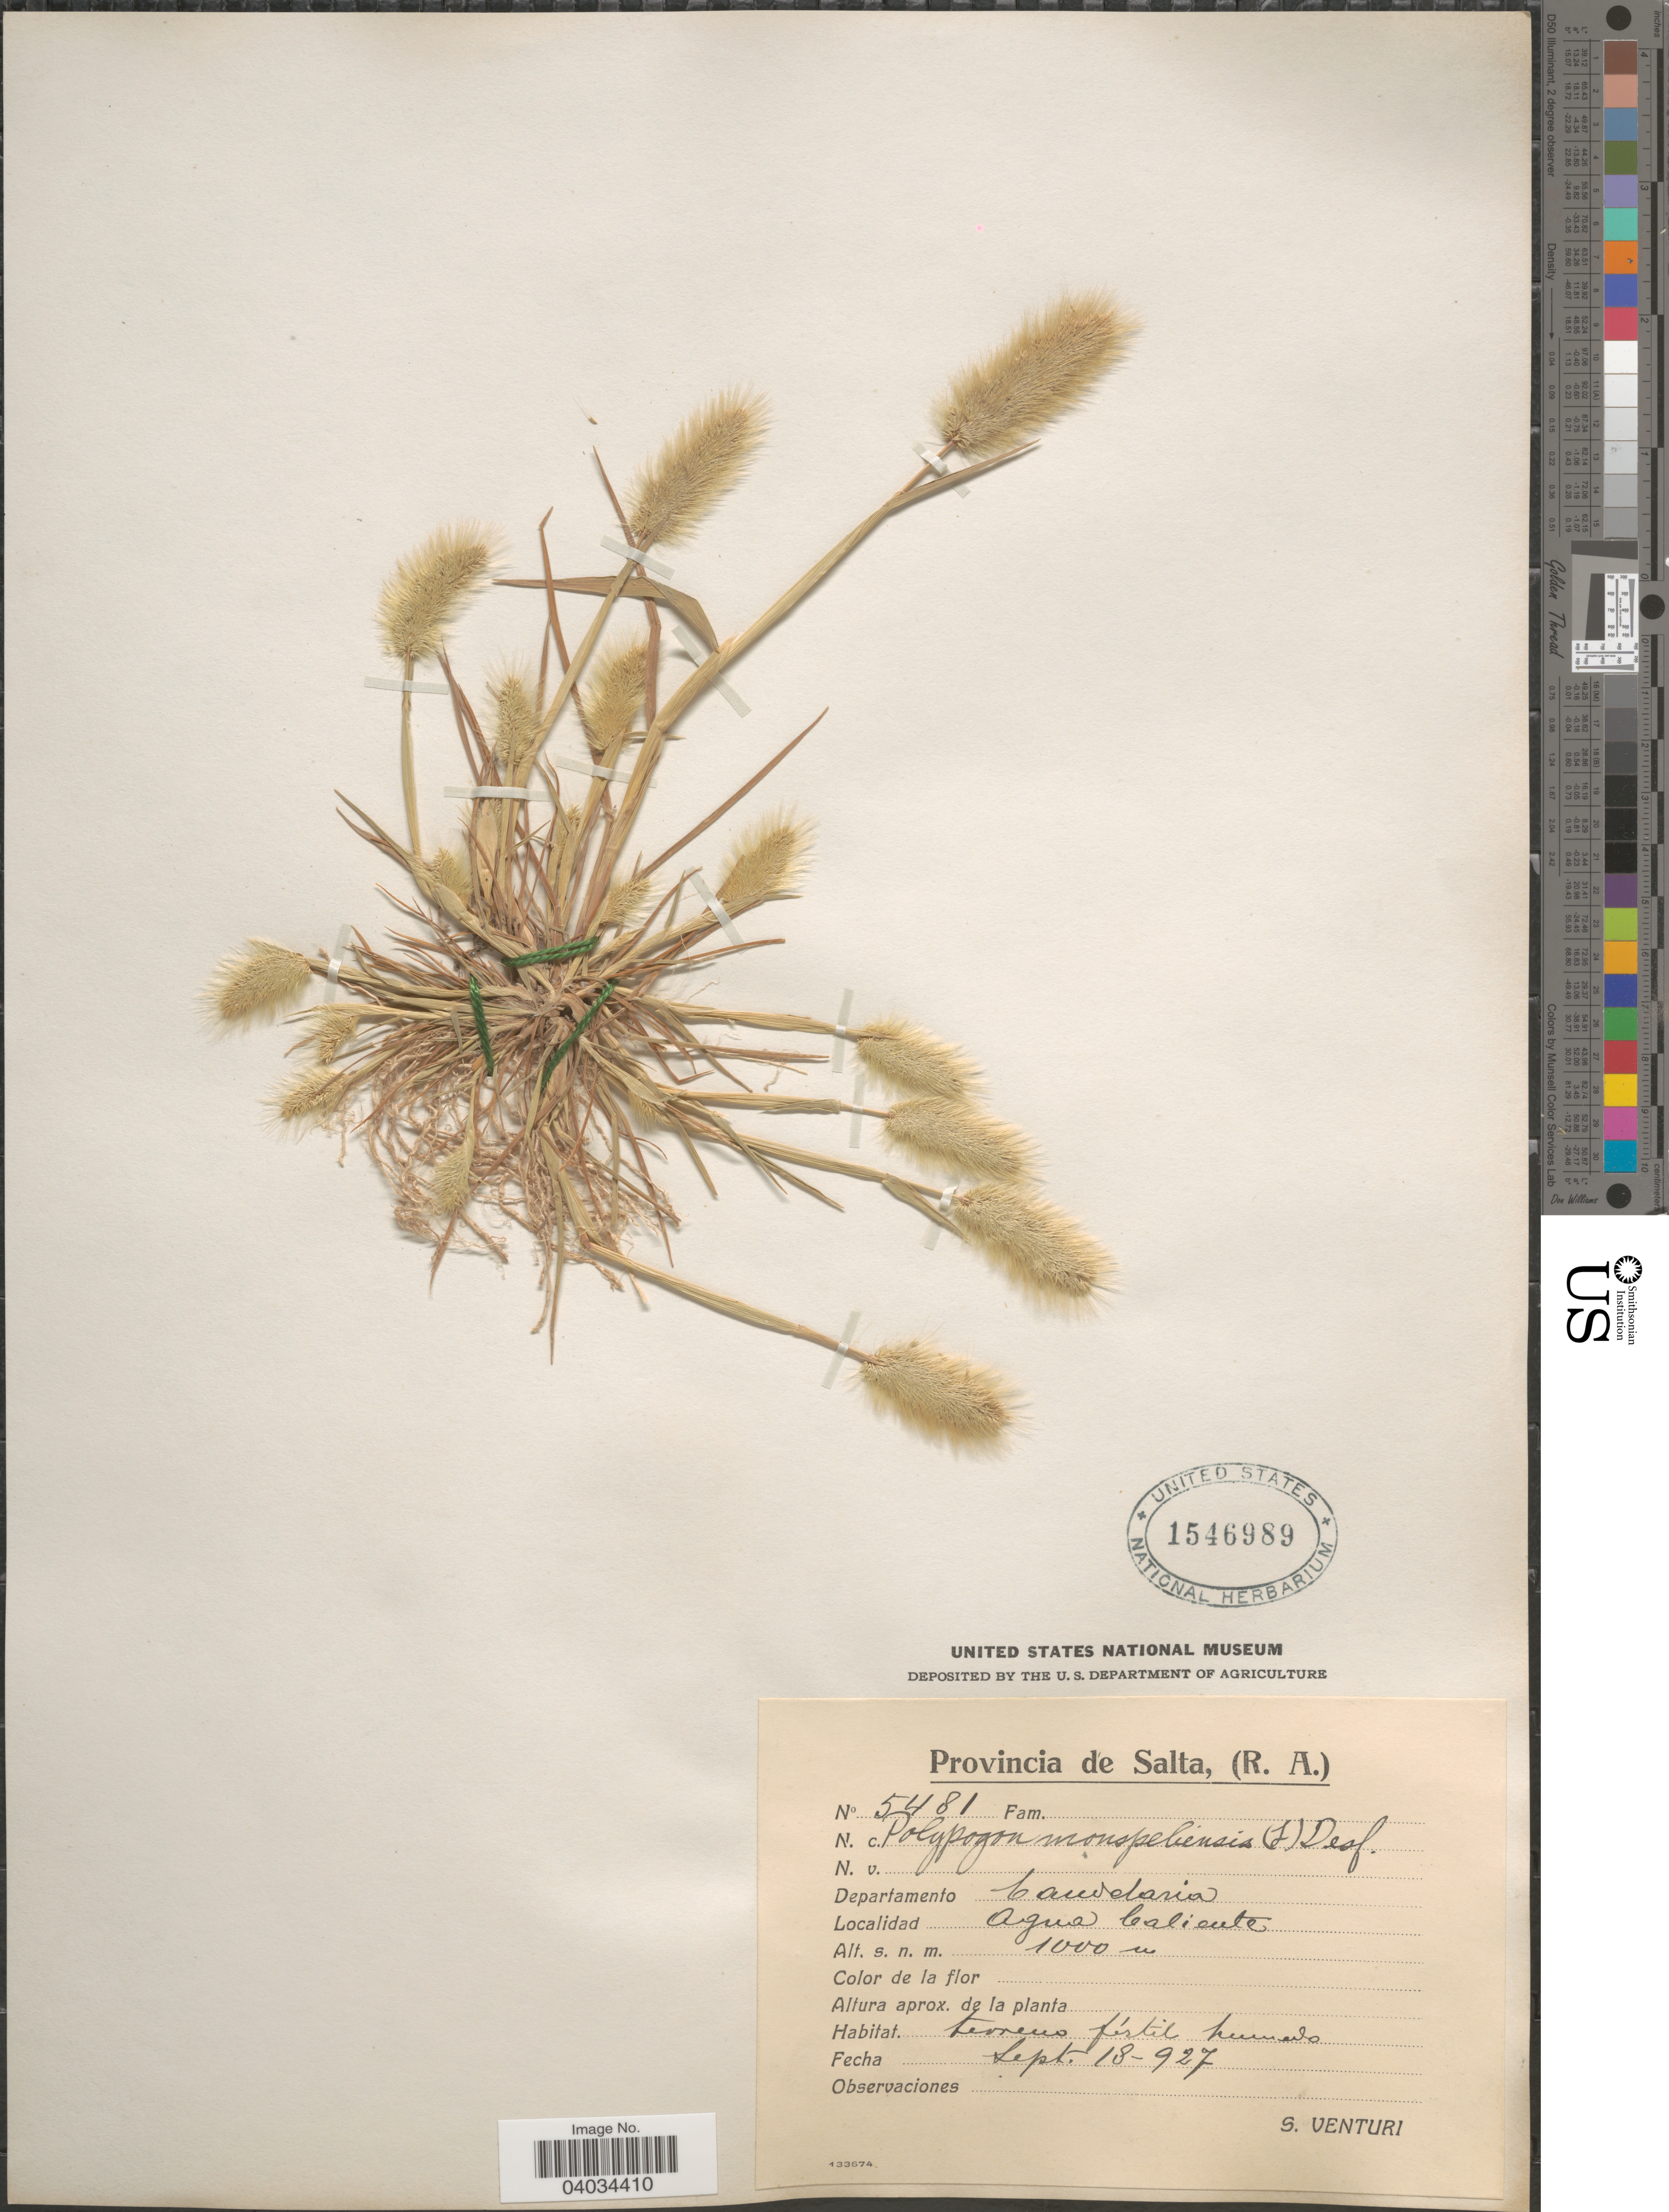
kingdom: Plantae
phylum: Tracheophyta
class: Liliopsida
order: Poales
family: Poaceae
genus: Polypogon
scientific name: Polypogon monspeliensis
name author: (L.) Desf.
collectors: S. Venturi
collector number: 5481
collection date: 1927-09-18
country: Argentina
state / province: Salta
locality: Departamento Candelaria. Agua Caliente.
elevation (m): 1000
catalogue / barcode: US 1546989